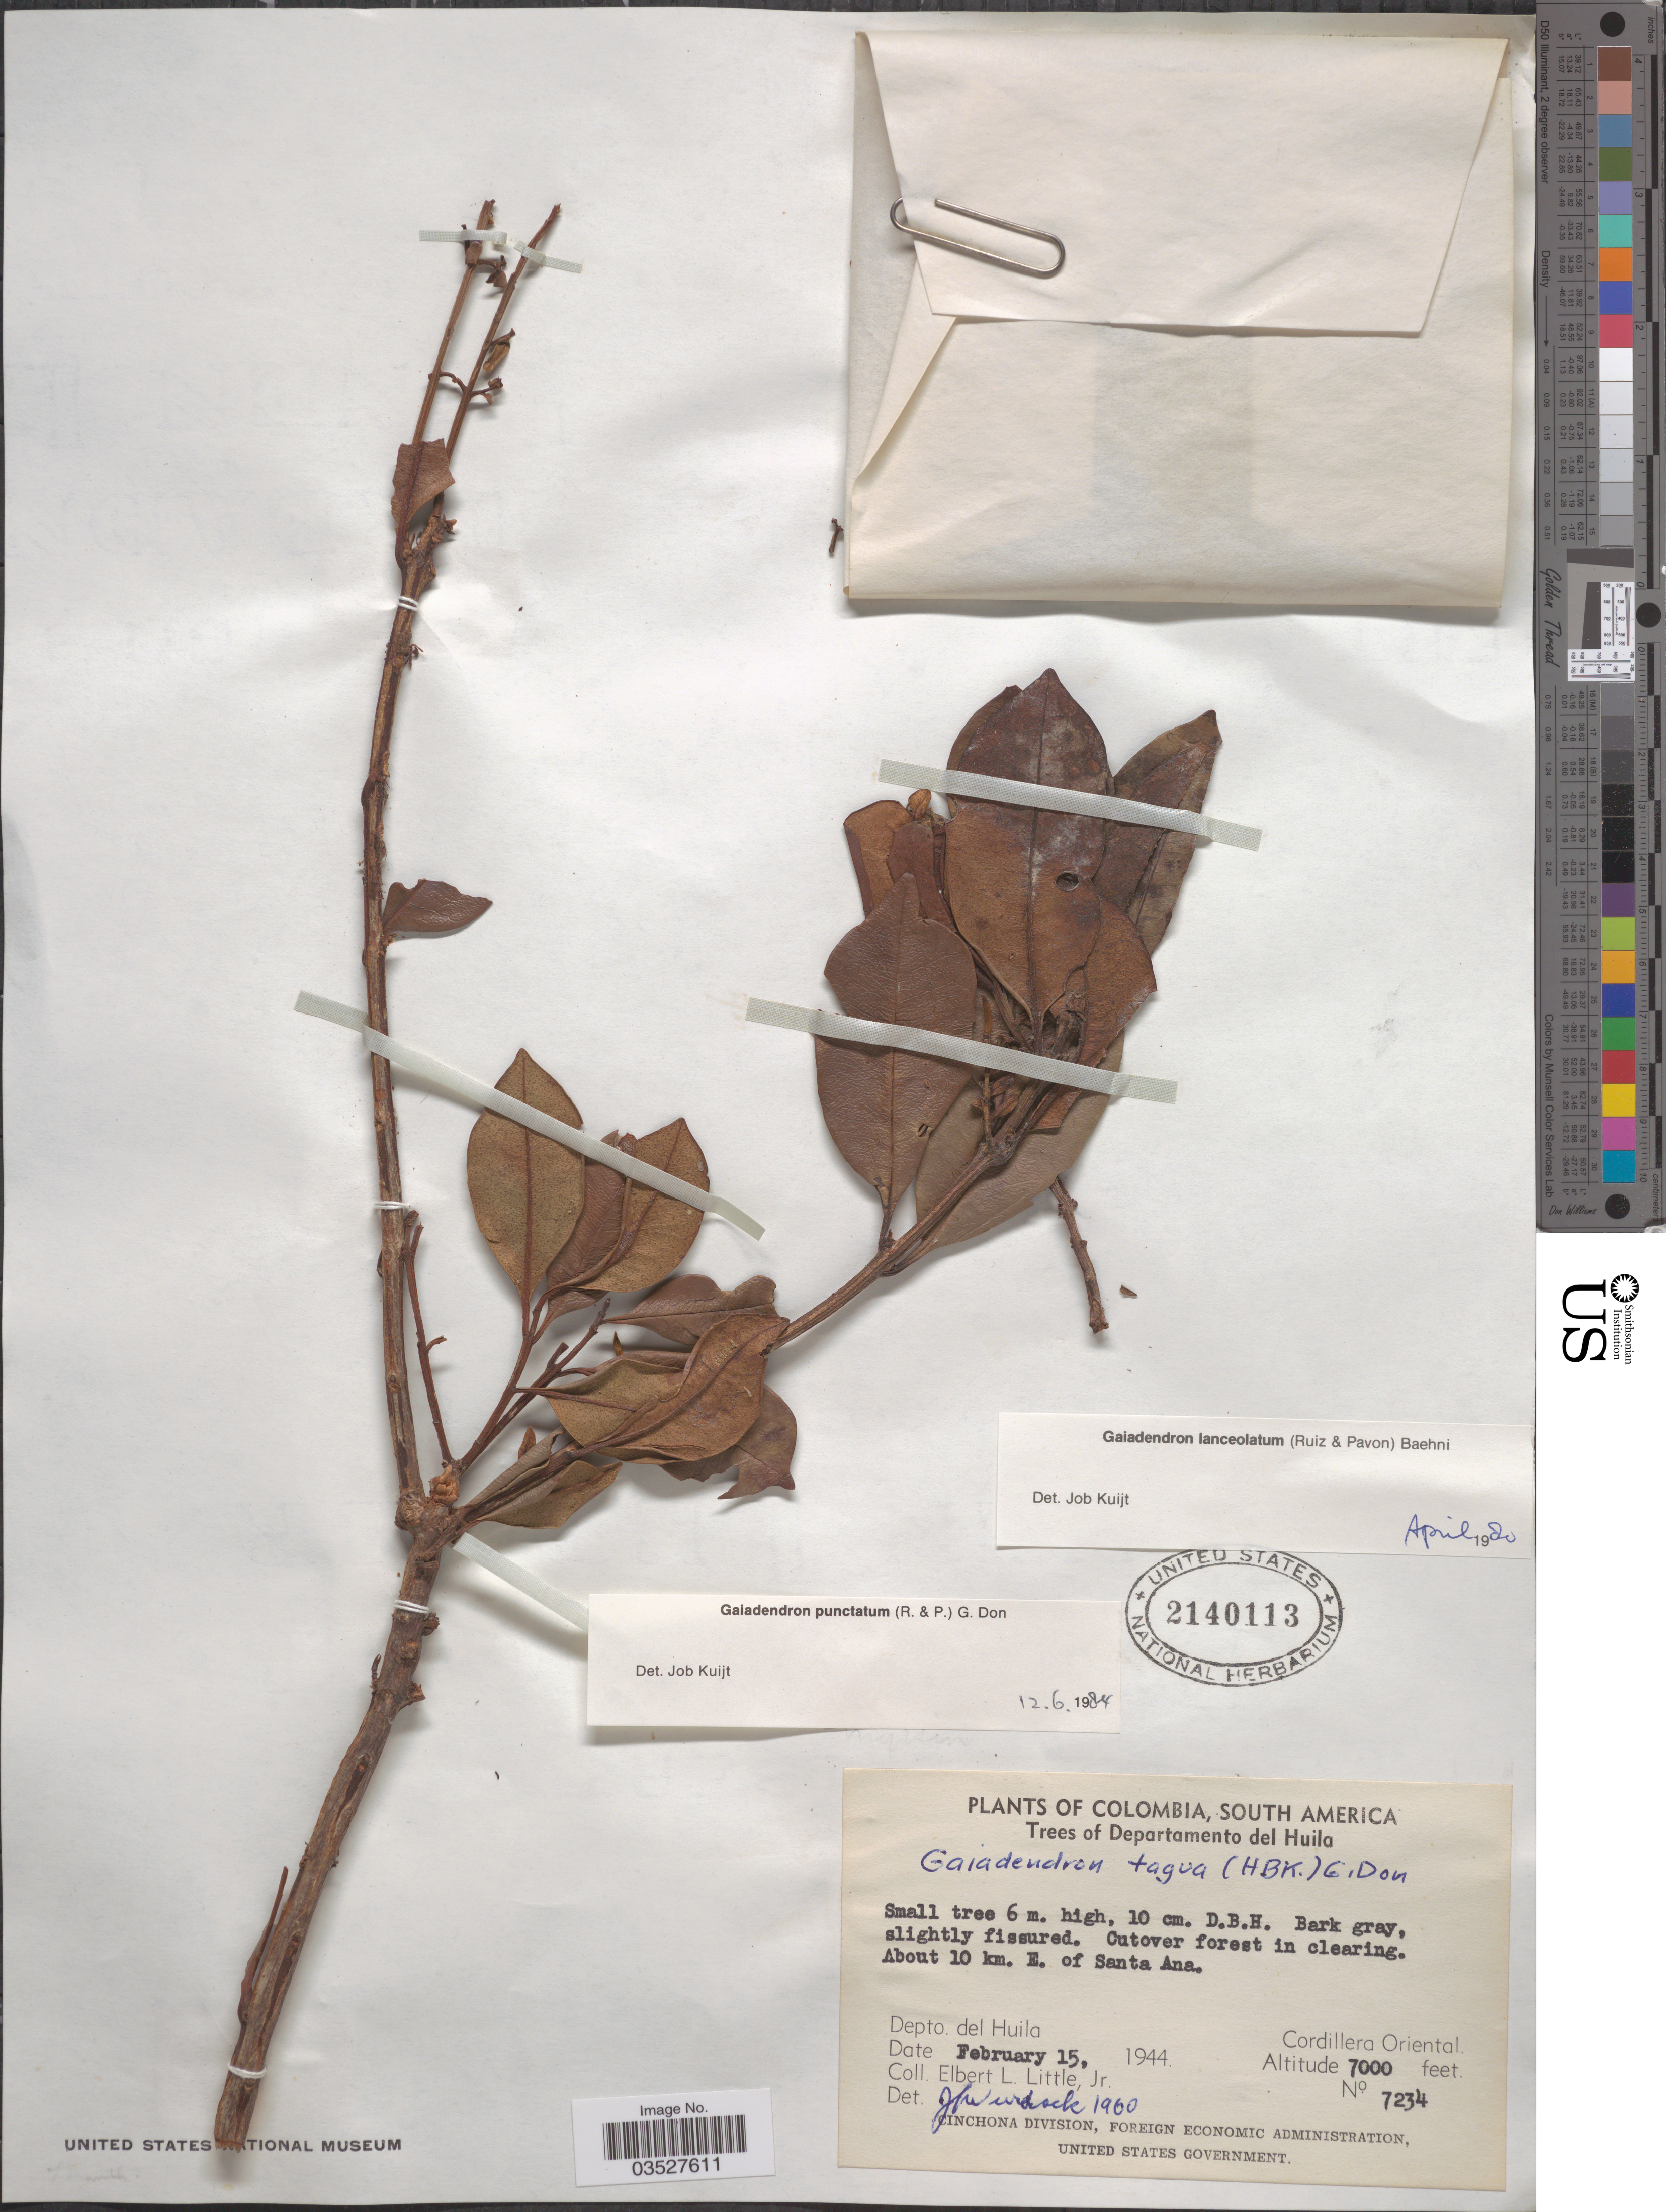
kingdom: Plantae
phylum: Tracheophyta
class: Magnoliopsida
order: Santalales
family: Loranthaceae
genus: Gaiadendron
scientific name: Gaiadendron punctatum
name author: (Ruiz & Pav.) G. Don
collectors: E. L. Little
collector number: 7234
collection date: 1944-02-15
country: Colombia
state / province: Huila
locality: Departamento del Huila. About 10 km. E. of Santa Ana. Cordillera Oriental.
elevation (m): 2134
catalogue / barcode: US 2140113